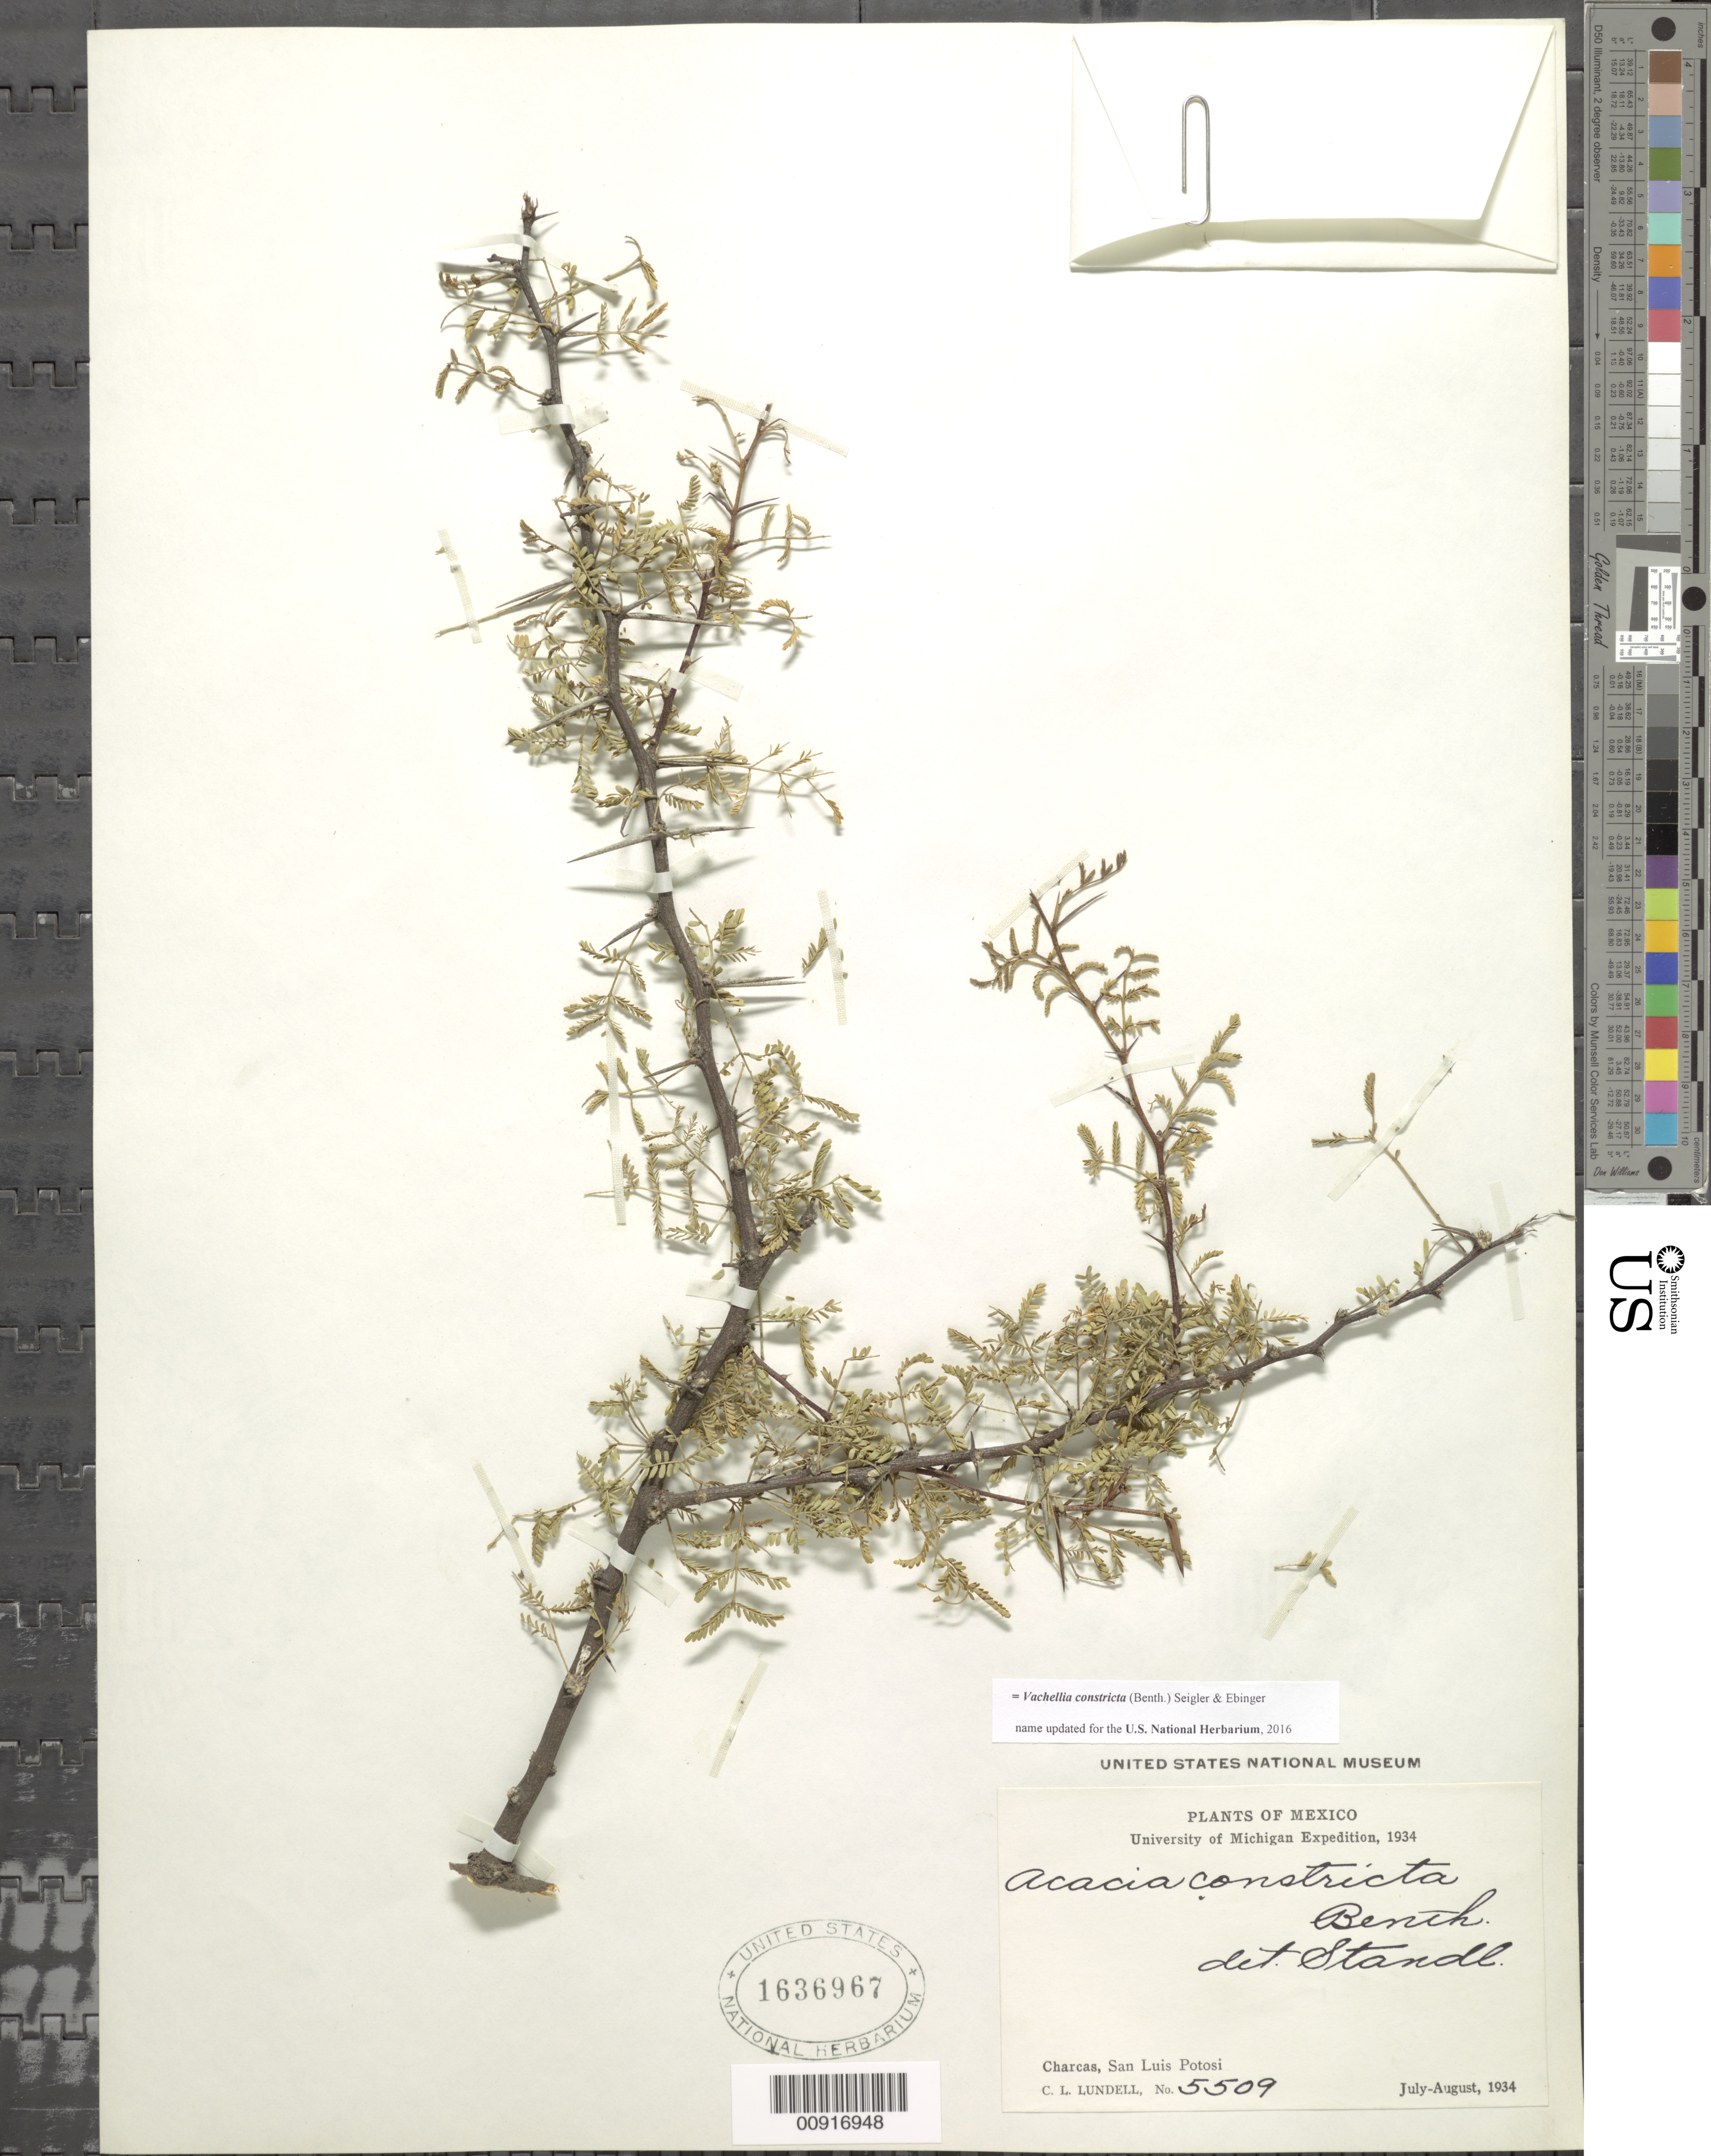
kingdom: Plantae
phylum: Tracheophyta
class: Magnoliopsida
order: Fabales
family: Fabaceae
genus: Vachellia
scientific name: Vachellia constricta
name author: (Benth.) Seigler & Ebinger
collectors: C. L. Lundell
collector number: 5509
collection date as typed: Jul 1934 to -- Aug 1934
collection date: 1934-07/1934-08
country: Mexico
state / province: San Luis Potosí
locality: Charcas, San Luis Potosí.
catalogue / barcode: US 1636967